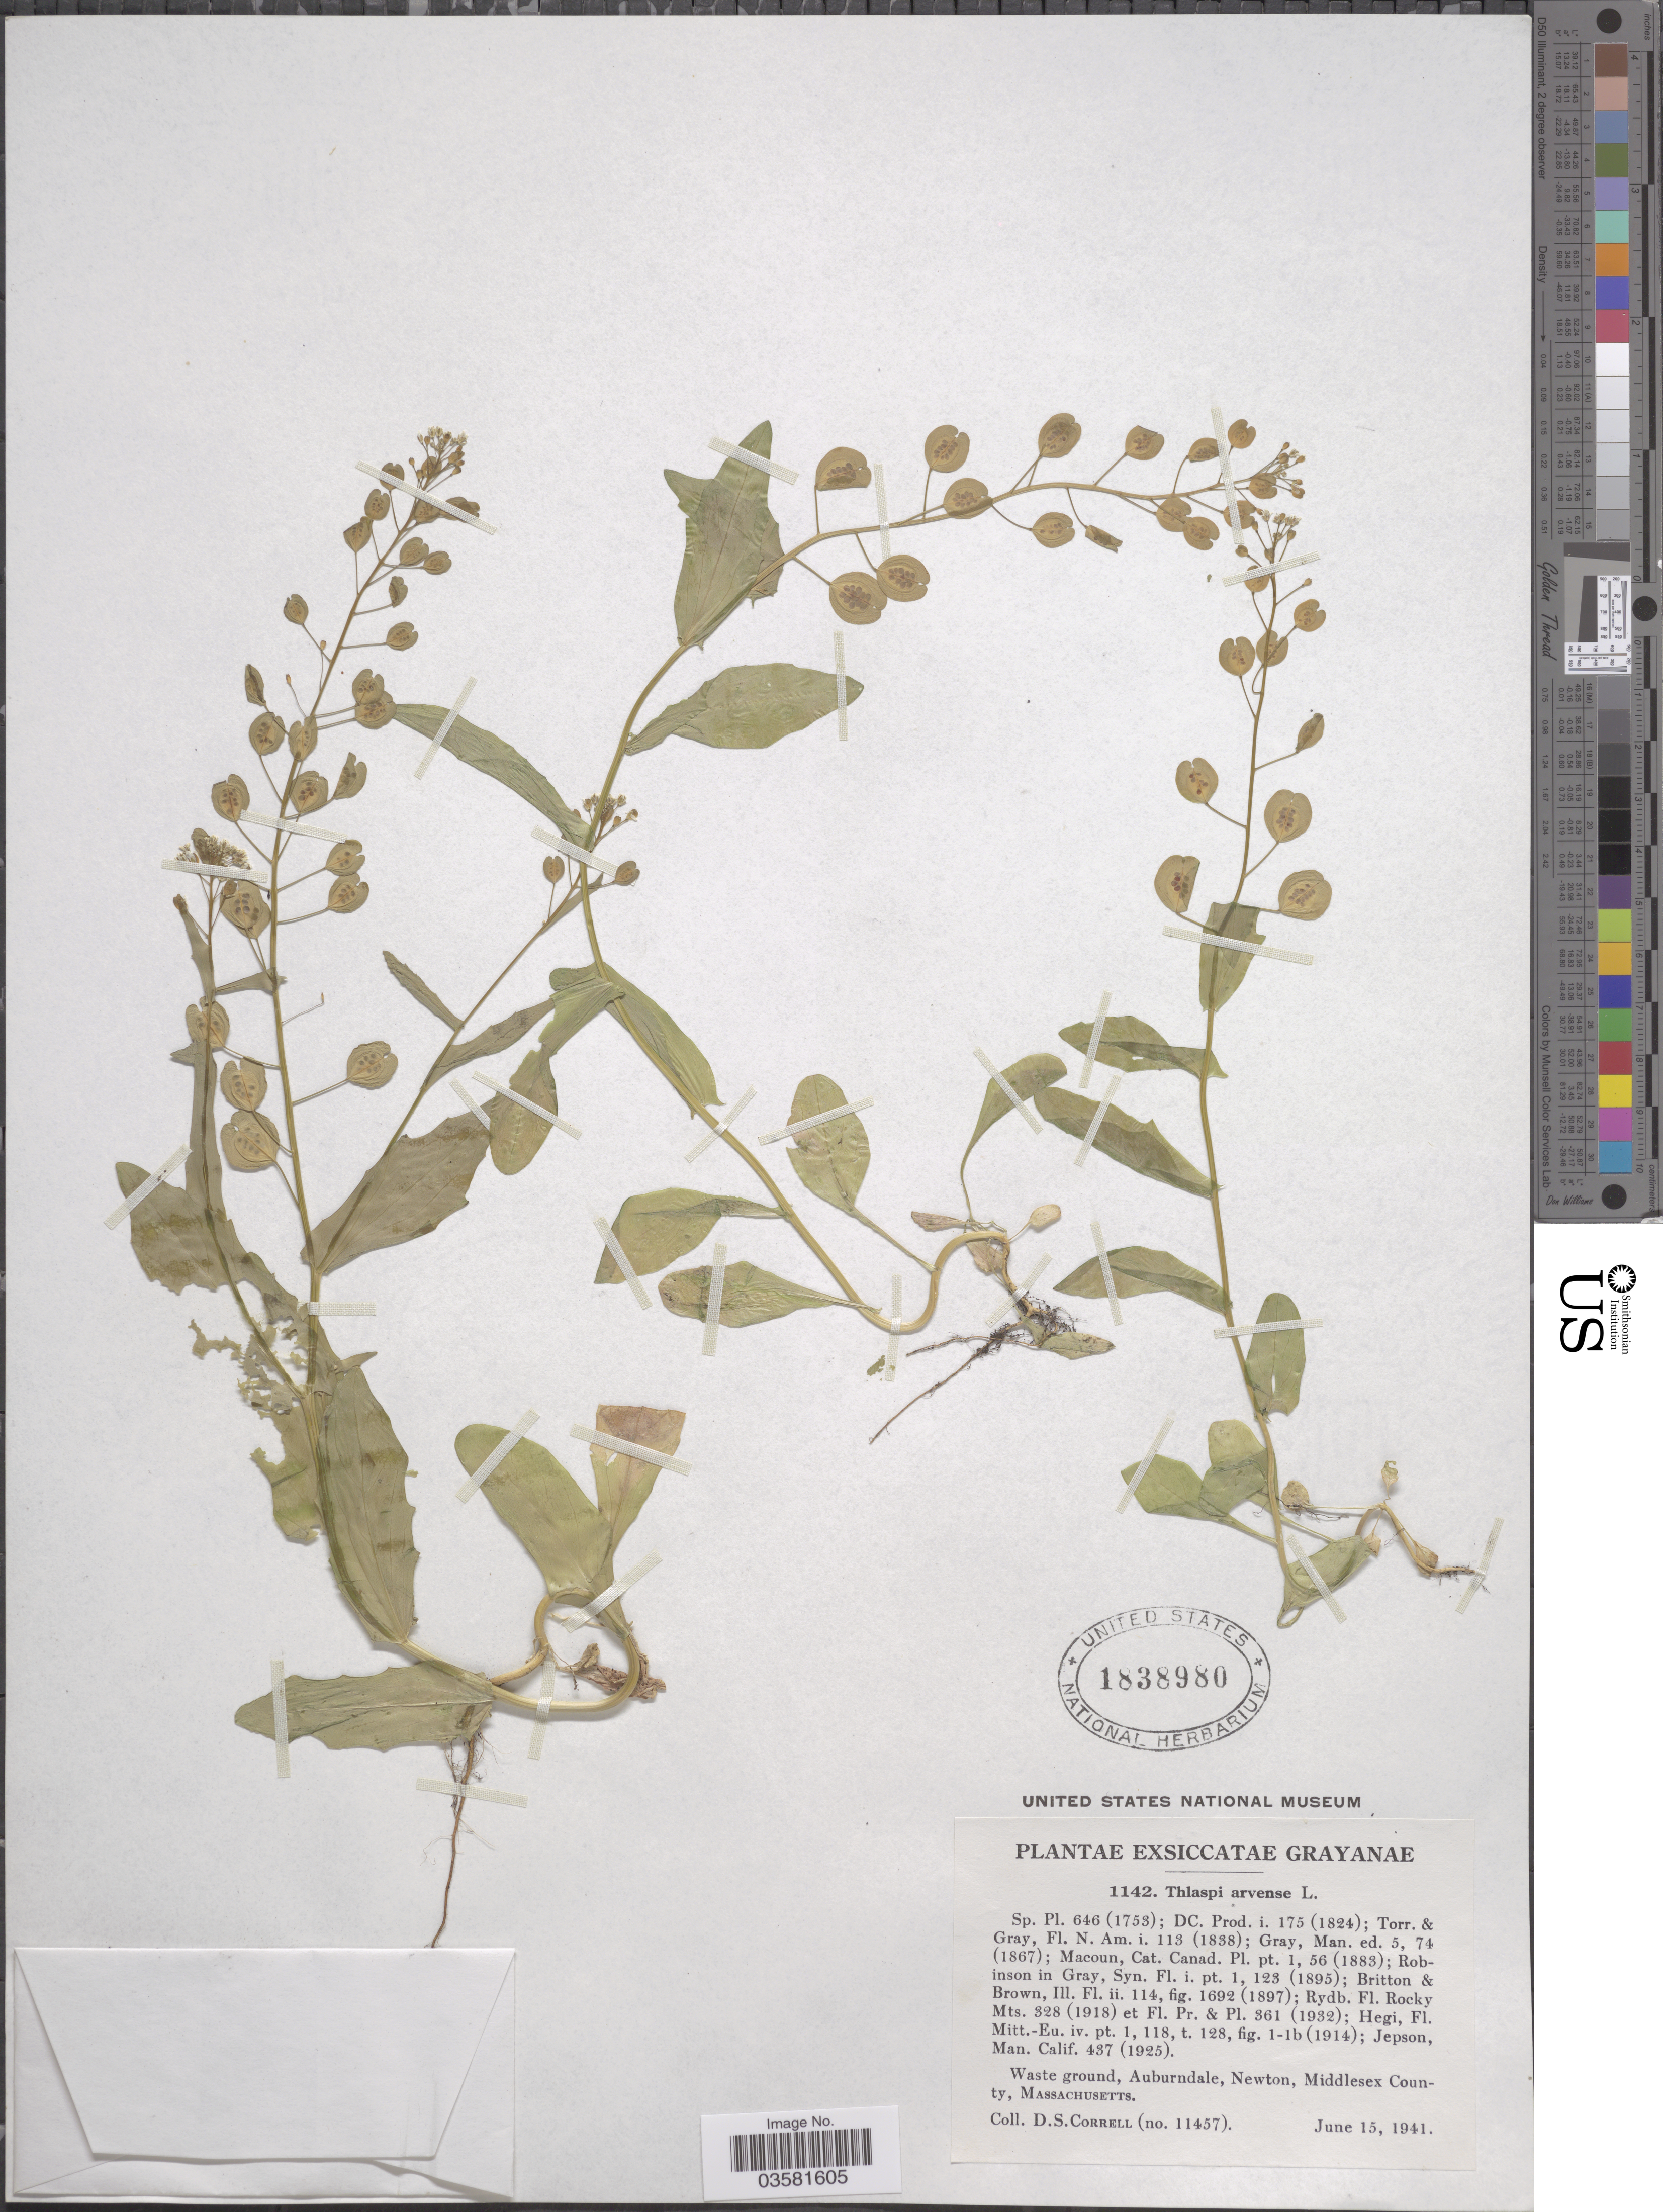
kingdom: Plantae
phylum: Tracheophyta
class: Magnoliopsida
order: Brassicales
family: Brassicaceae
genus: Thlaspi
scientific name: Thlaspi arvense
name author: L.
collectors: D. S. Correll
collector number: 11457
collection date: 1941-06-15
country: United States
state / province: Massachusetts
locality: Auburndale, Newton, Middlesex County.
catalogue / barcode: US 1838980